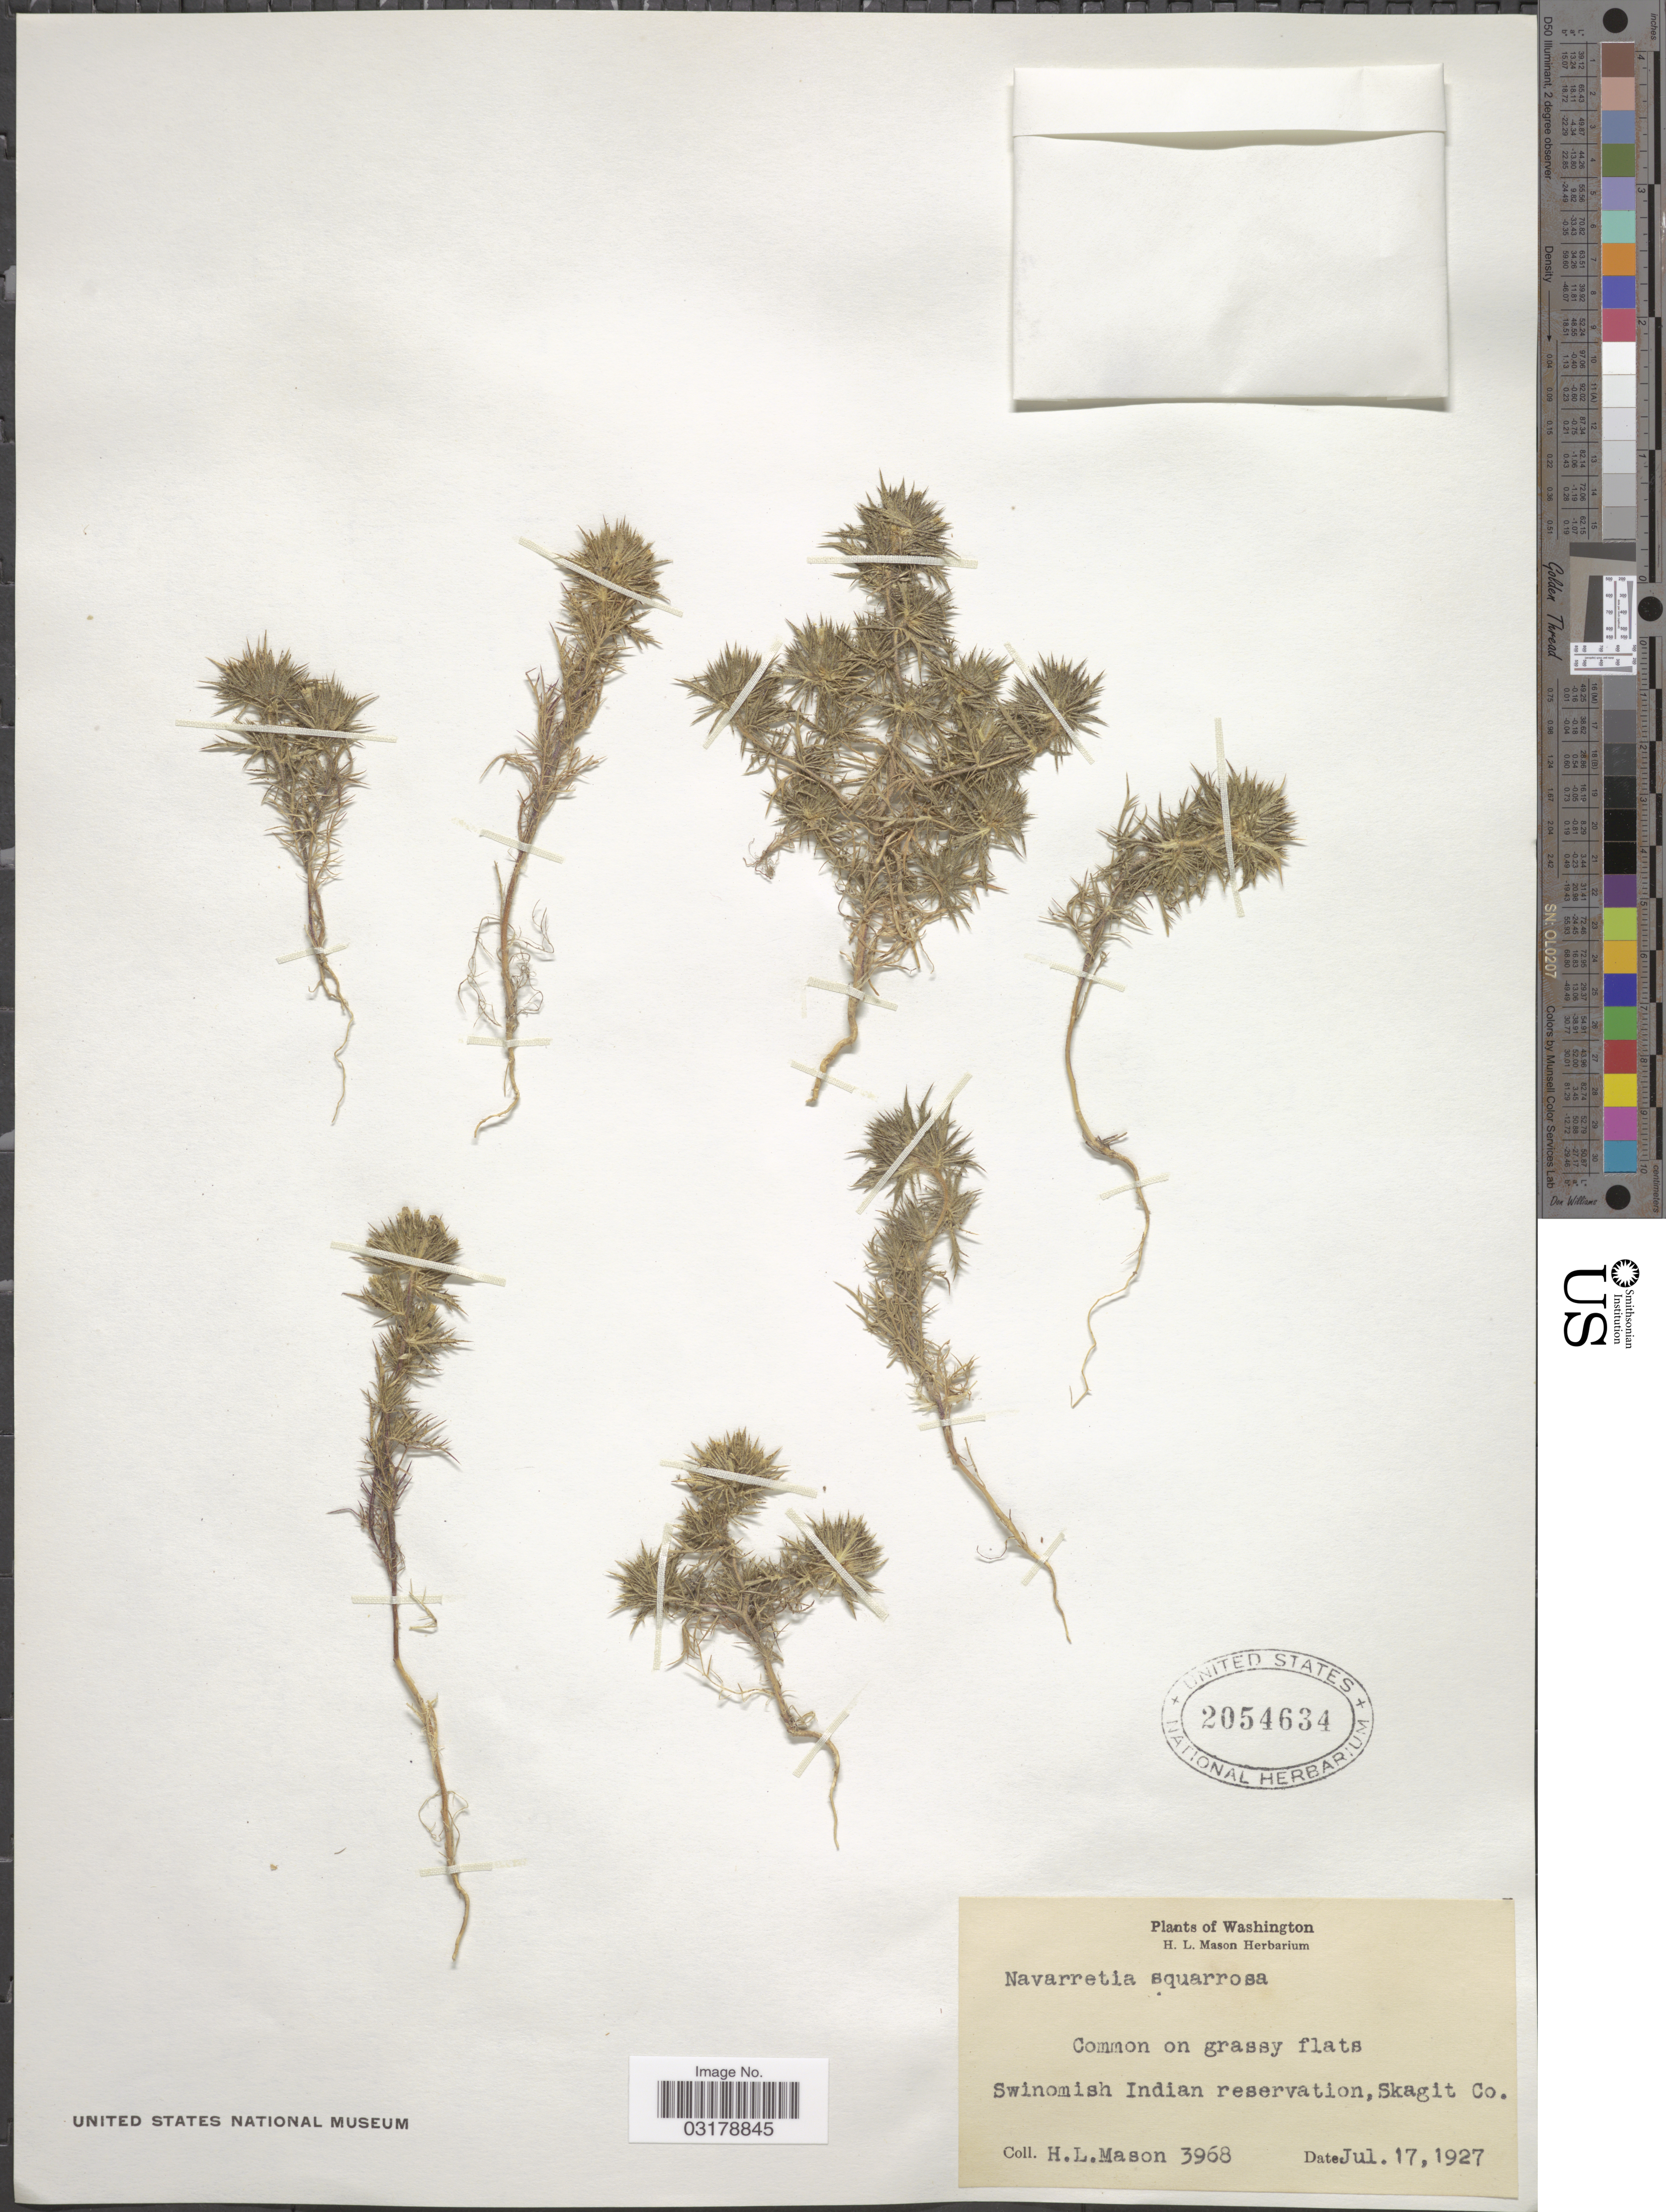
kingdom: Plantae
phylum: Tracheophyta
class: Magnoliopsida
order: Ericales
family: Polemoniaceae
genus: Navarretia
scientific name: Navarretia squarrosa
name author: (Eschsch.) Hook. & Arn.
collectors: H. L. Mason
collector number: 3968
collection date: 1927-07-17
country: United States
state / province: Washington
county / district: Skagit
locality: Swinomish Indian reservation, Skagit Co.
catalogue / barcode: US 2054634